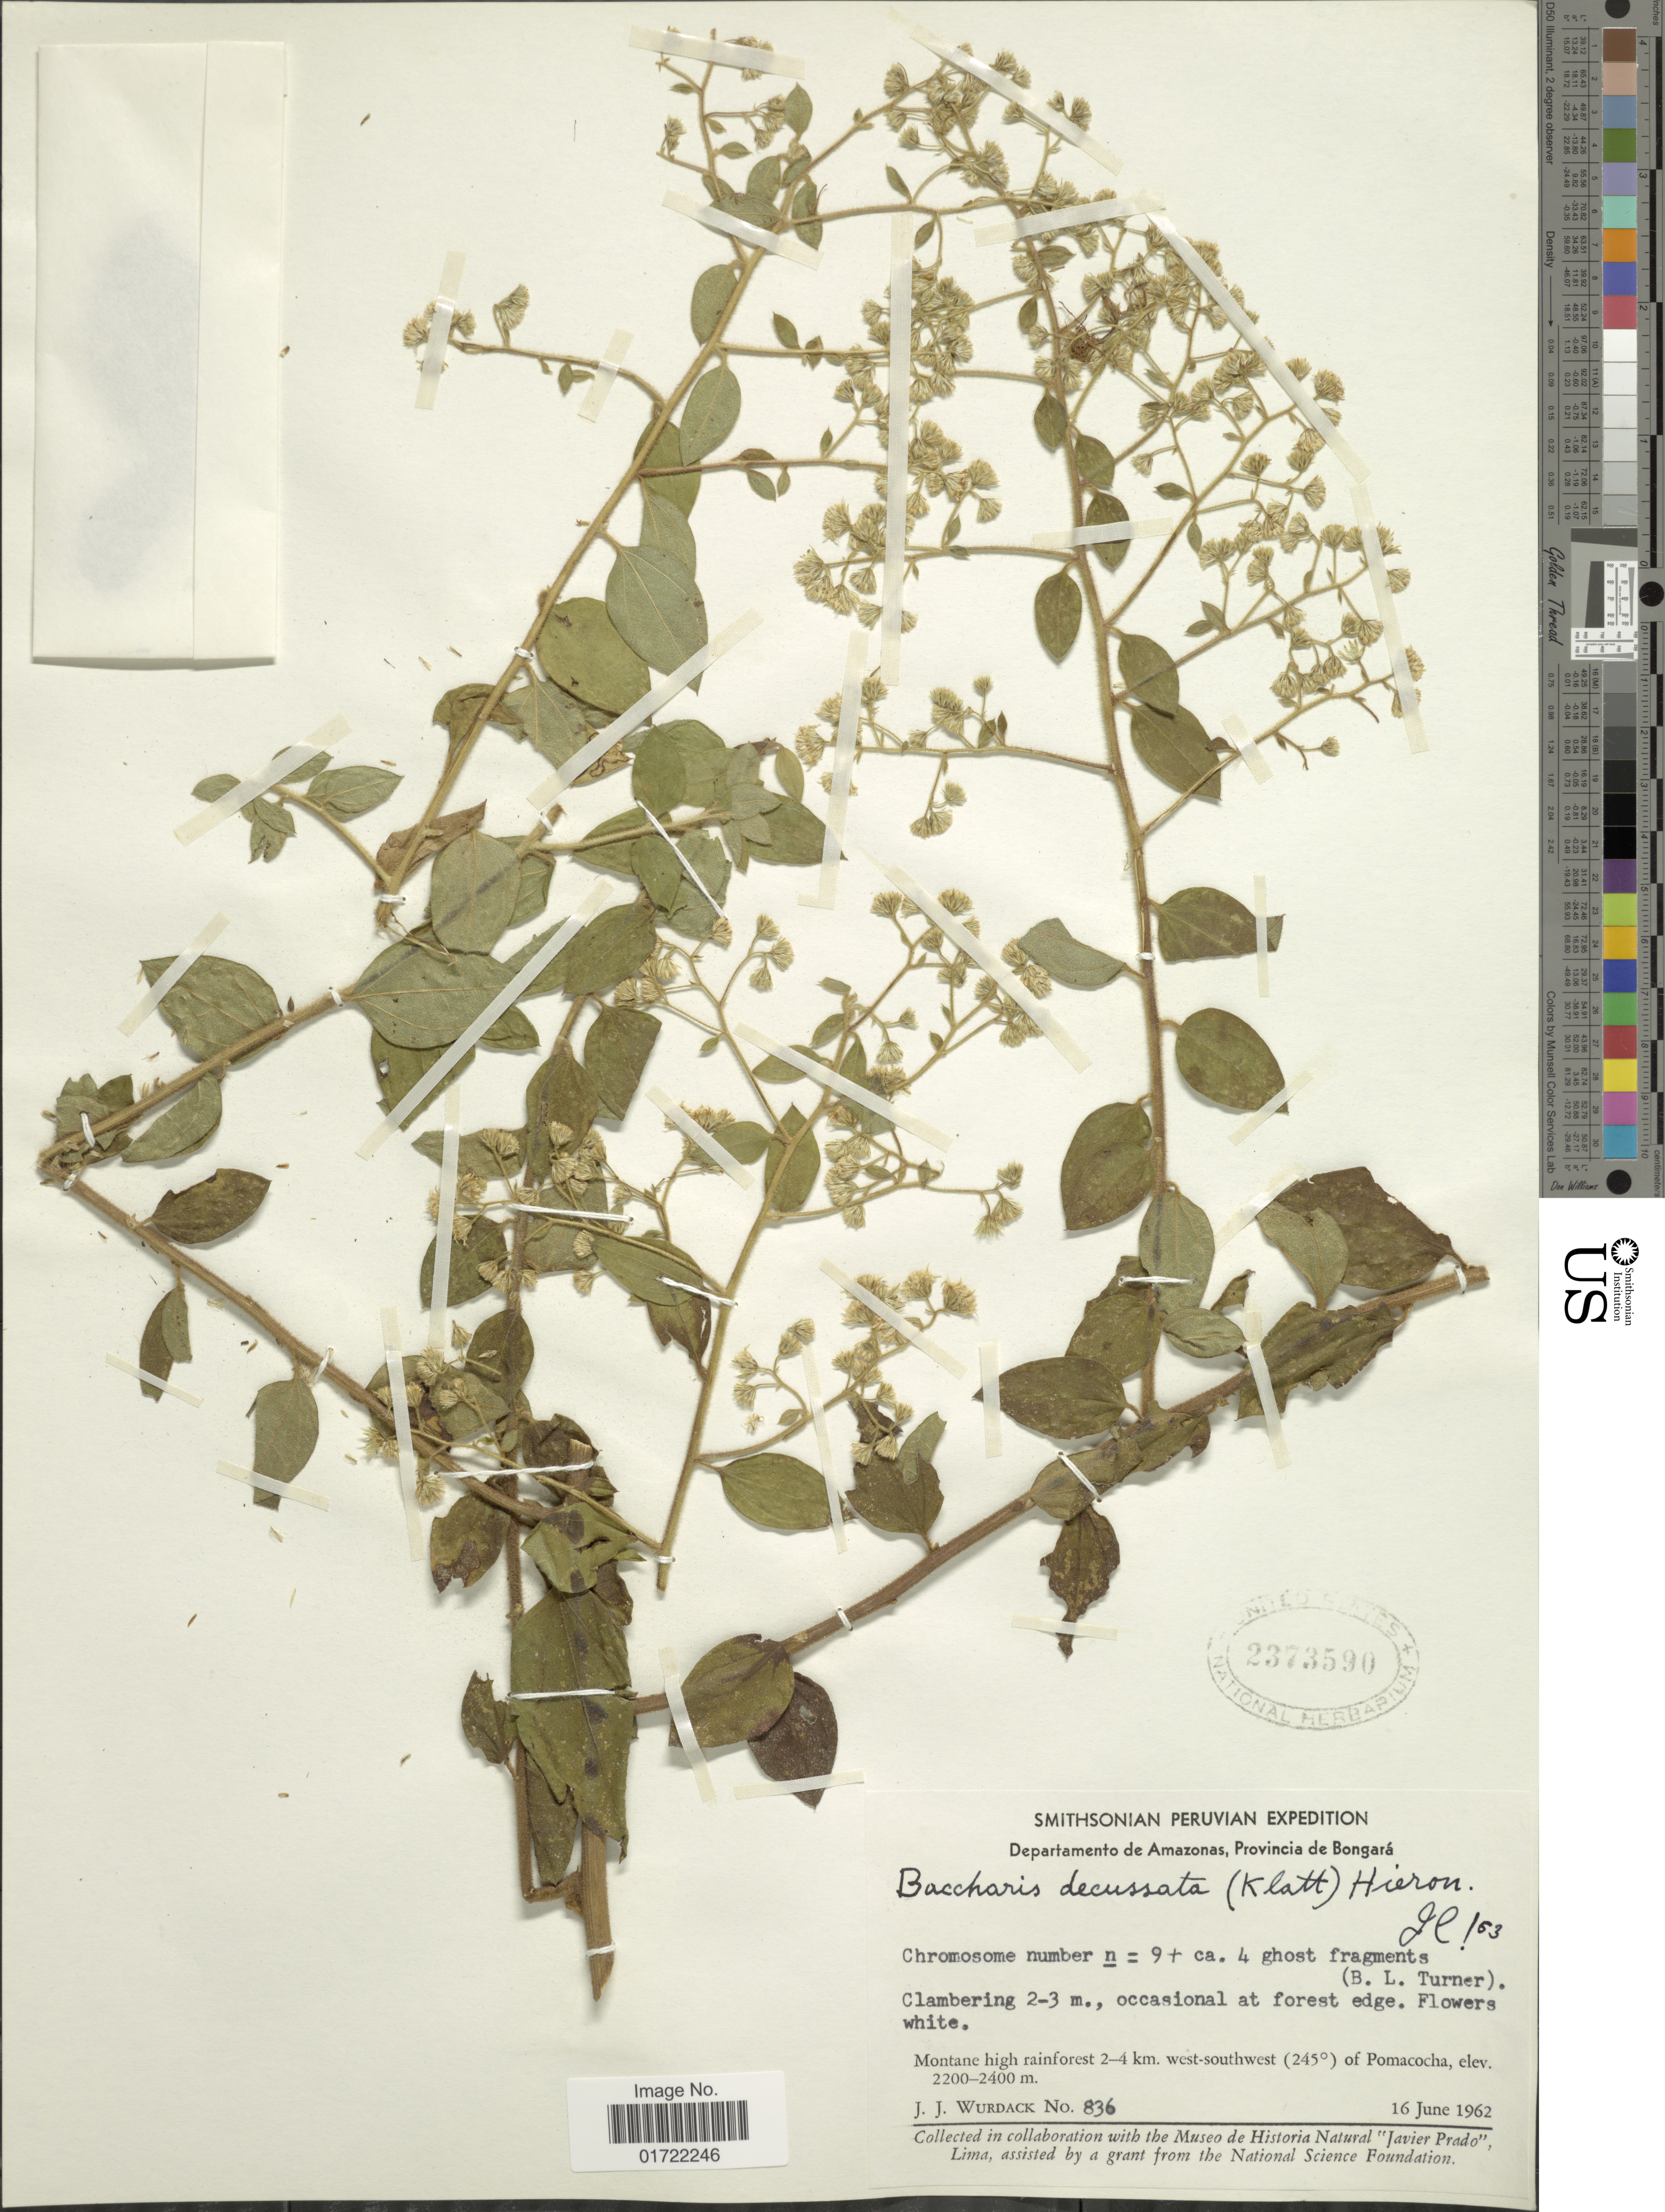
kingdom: Plantae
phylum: Tracheophyta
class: Magnoliopsida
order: Asterales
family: Asteraceae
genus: Baccharis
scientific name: Baccharis decussata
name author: (Klatt) Hieron.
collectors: J. J. Wurdack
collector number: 836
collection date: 1962-06-16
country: Peru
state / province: Amazonas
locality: Provincia de Bongara, 2-4 km west-southwest (245°) of Pomacocha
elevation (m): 2200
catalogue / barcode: US 2373590